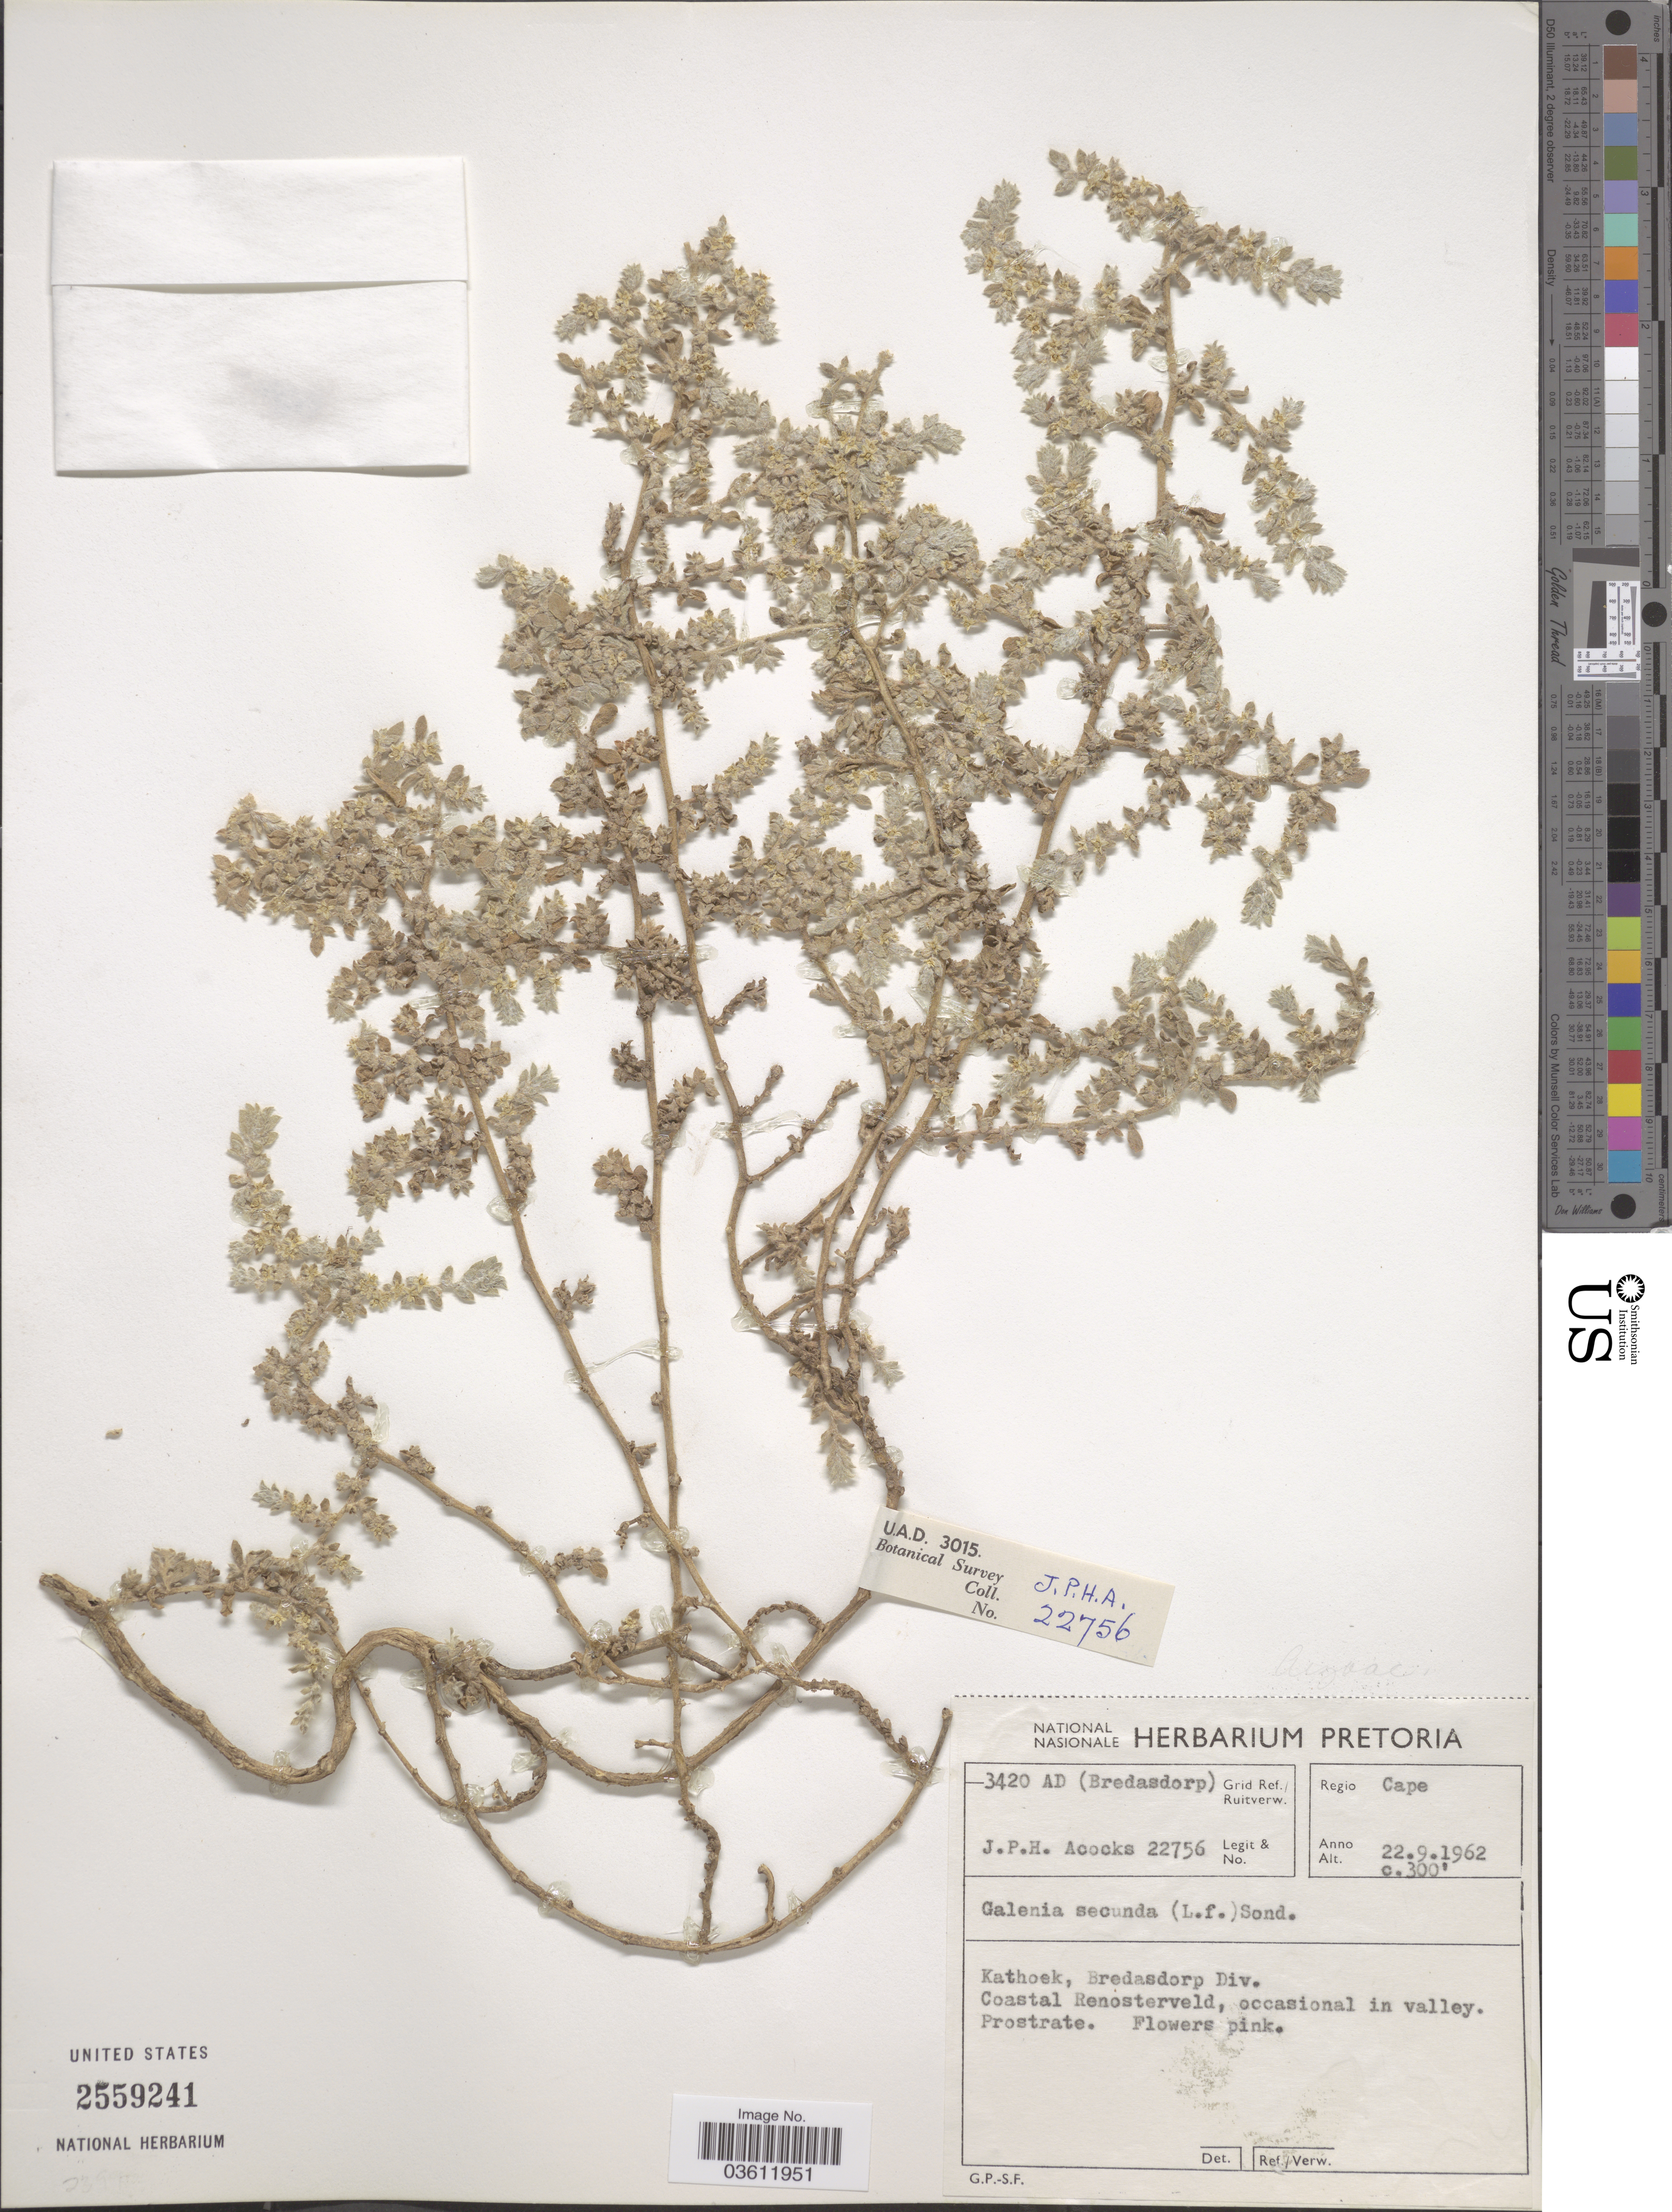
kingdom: Plantae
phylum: Tracheophyta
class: Magnoliopsida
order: Caryophyllales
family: Aizoaceae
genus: Aizoon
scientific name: Aizoon secundum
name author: L. f.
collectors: J. P. Acocks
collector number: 22756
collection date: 1962-09-22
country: South Africa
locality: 3420AD (Bredasdorp) Grid. Ref. Regio Cape. Kathoek, Bredasdorp Div. Coasal Renosterveld, occasional in valley.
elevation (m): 91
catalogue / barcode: US 2559241